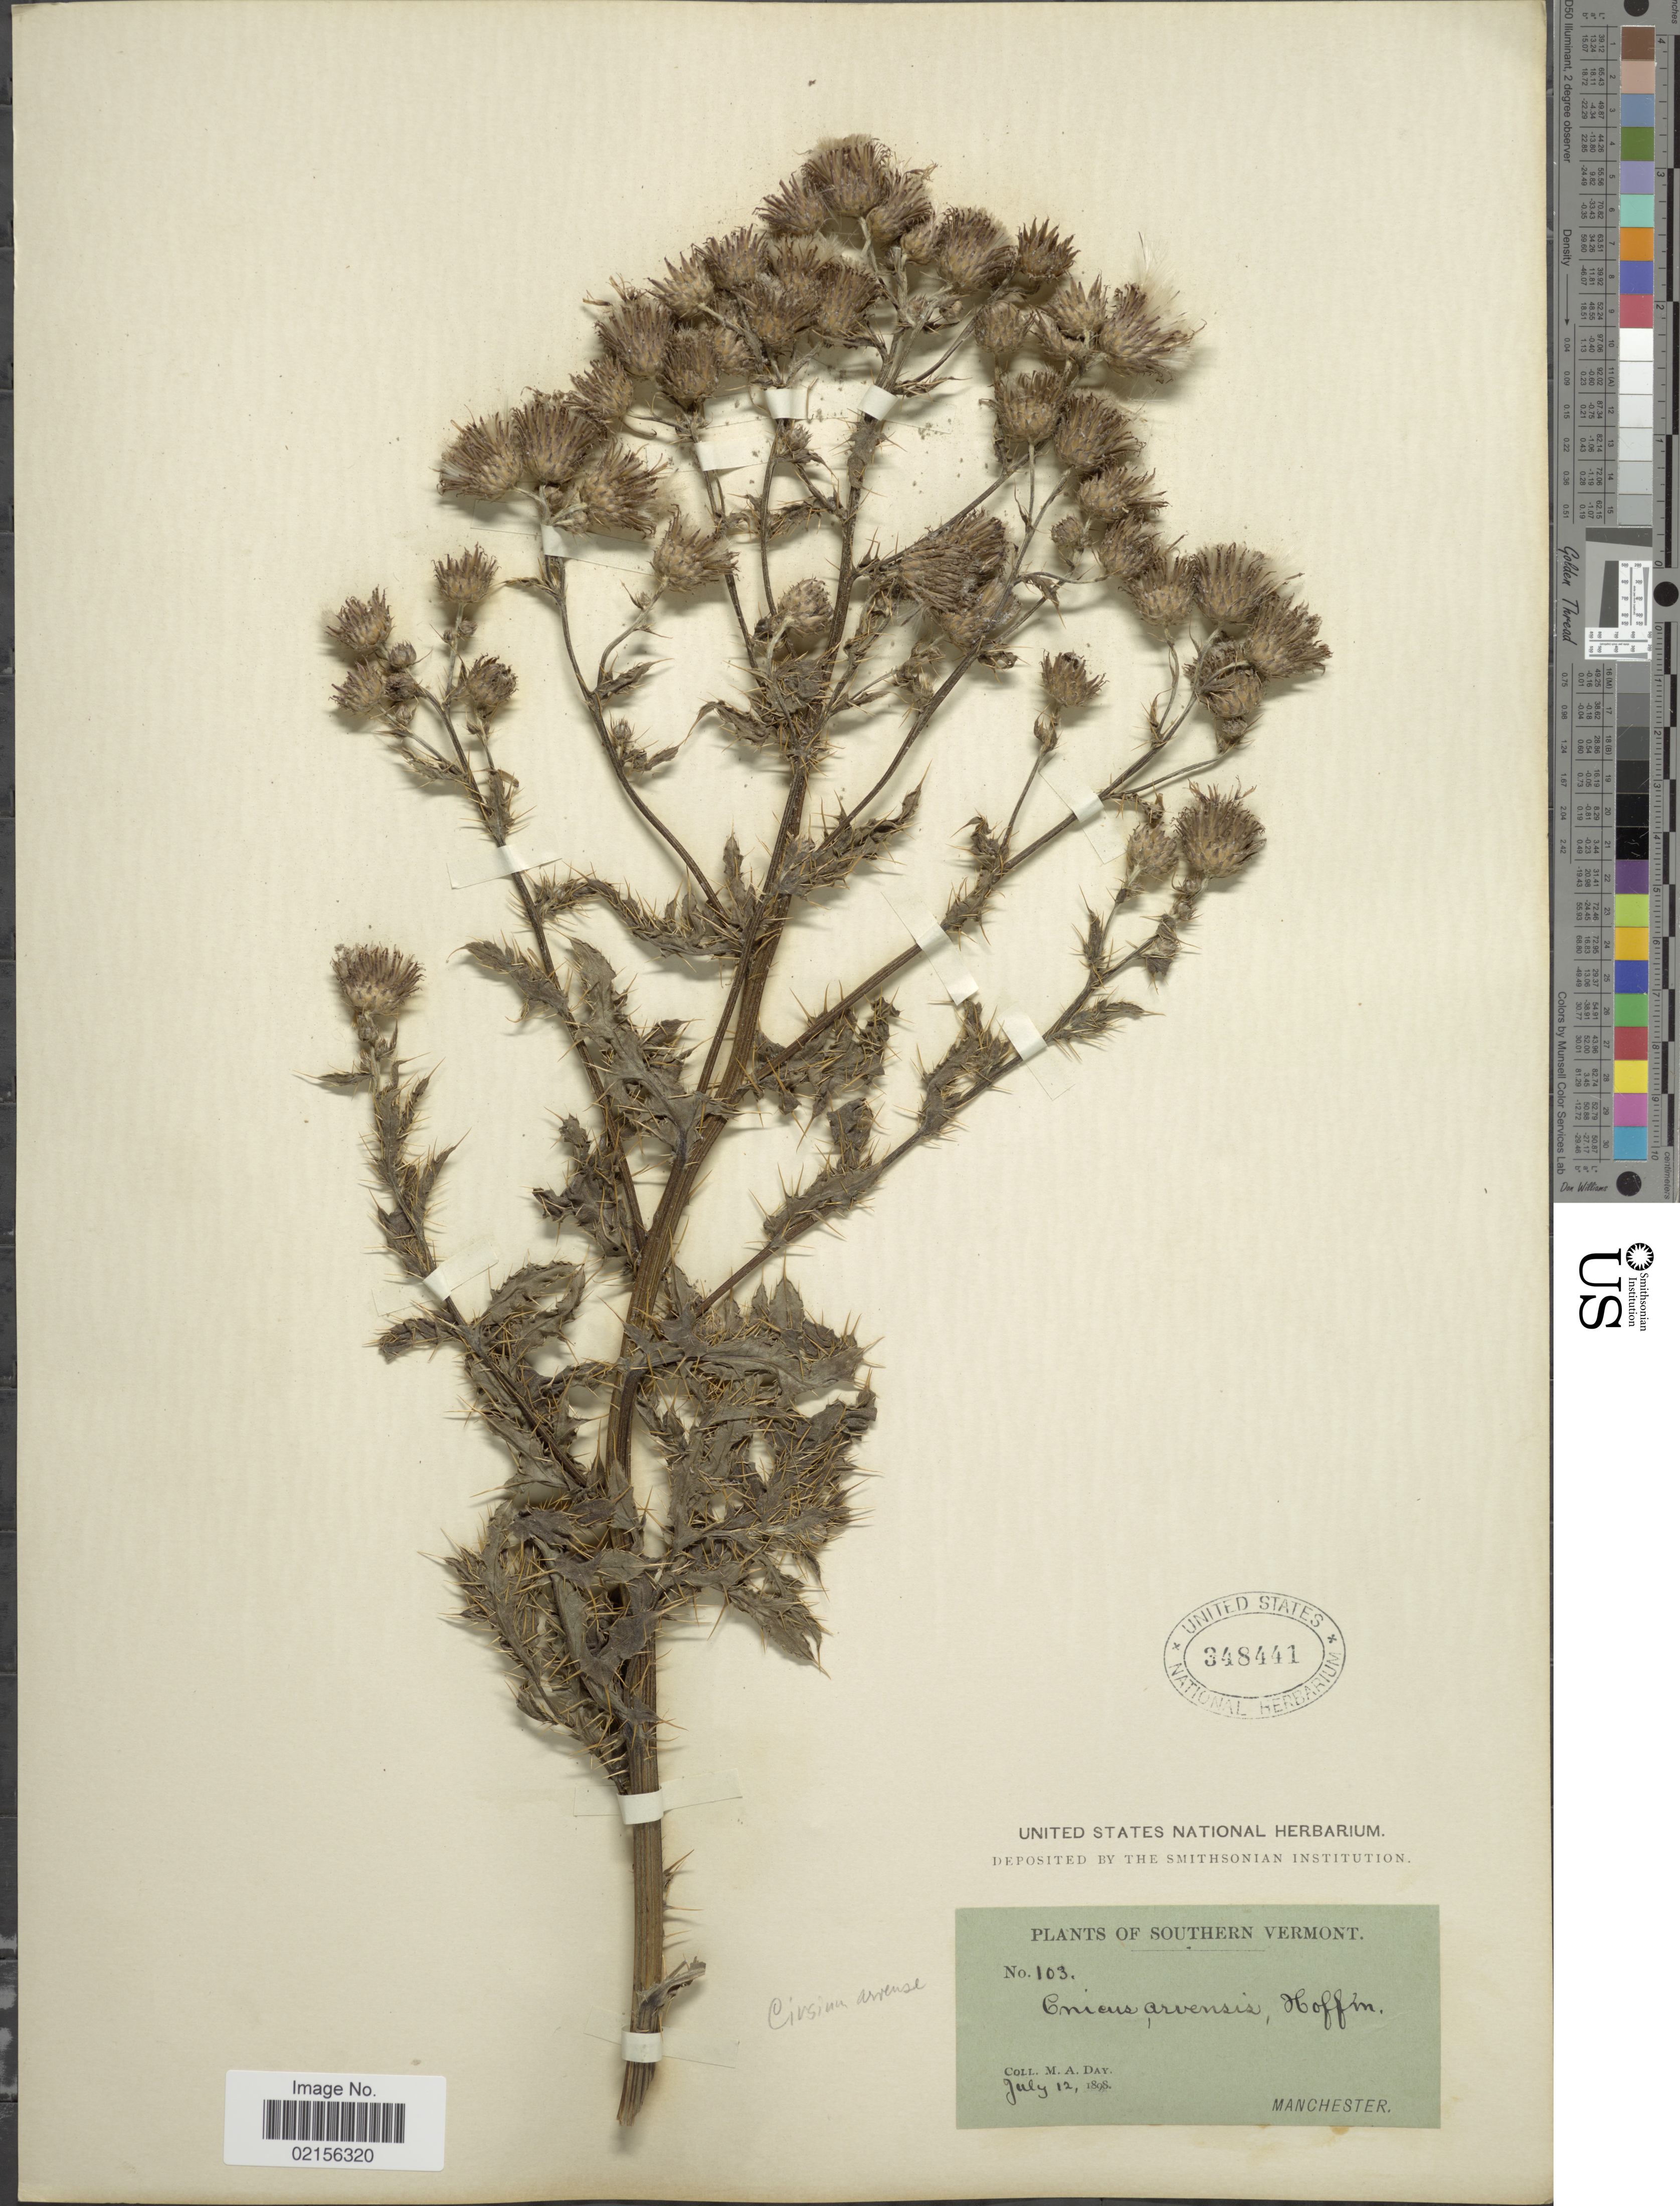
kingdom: Plantae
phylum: Tracheophyta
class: Magnoliopsida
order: Asterales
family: Asteraceae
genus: Cirsium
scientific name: Cirsium arvense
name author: (L.) Scop.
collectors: M. Day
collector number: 103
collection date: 1898-07-12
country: United States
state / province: Vermont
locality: Southern Vermont, Manchester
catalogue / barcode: US 348441